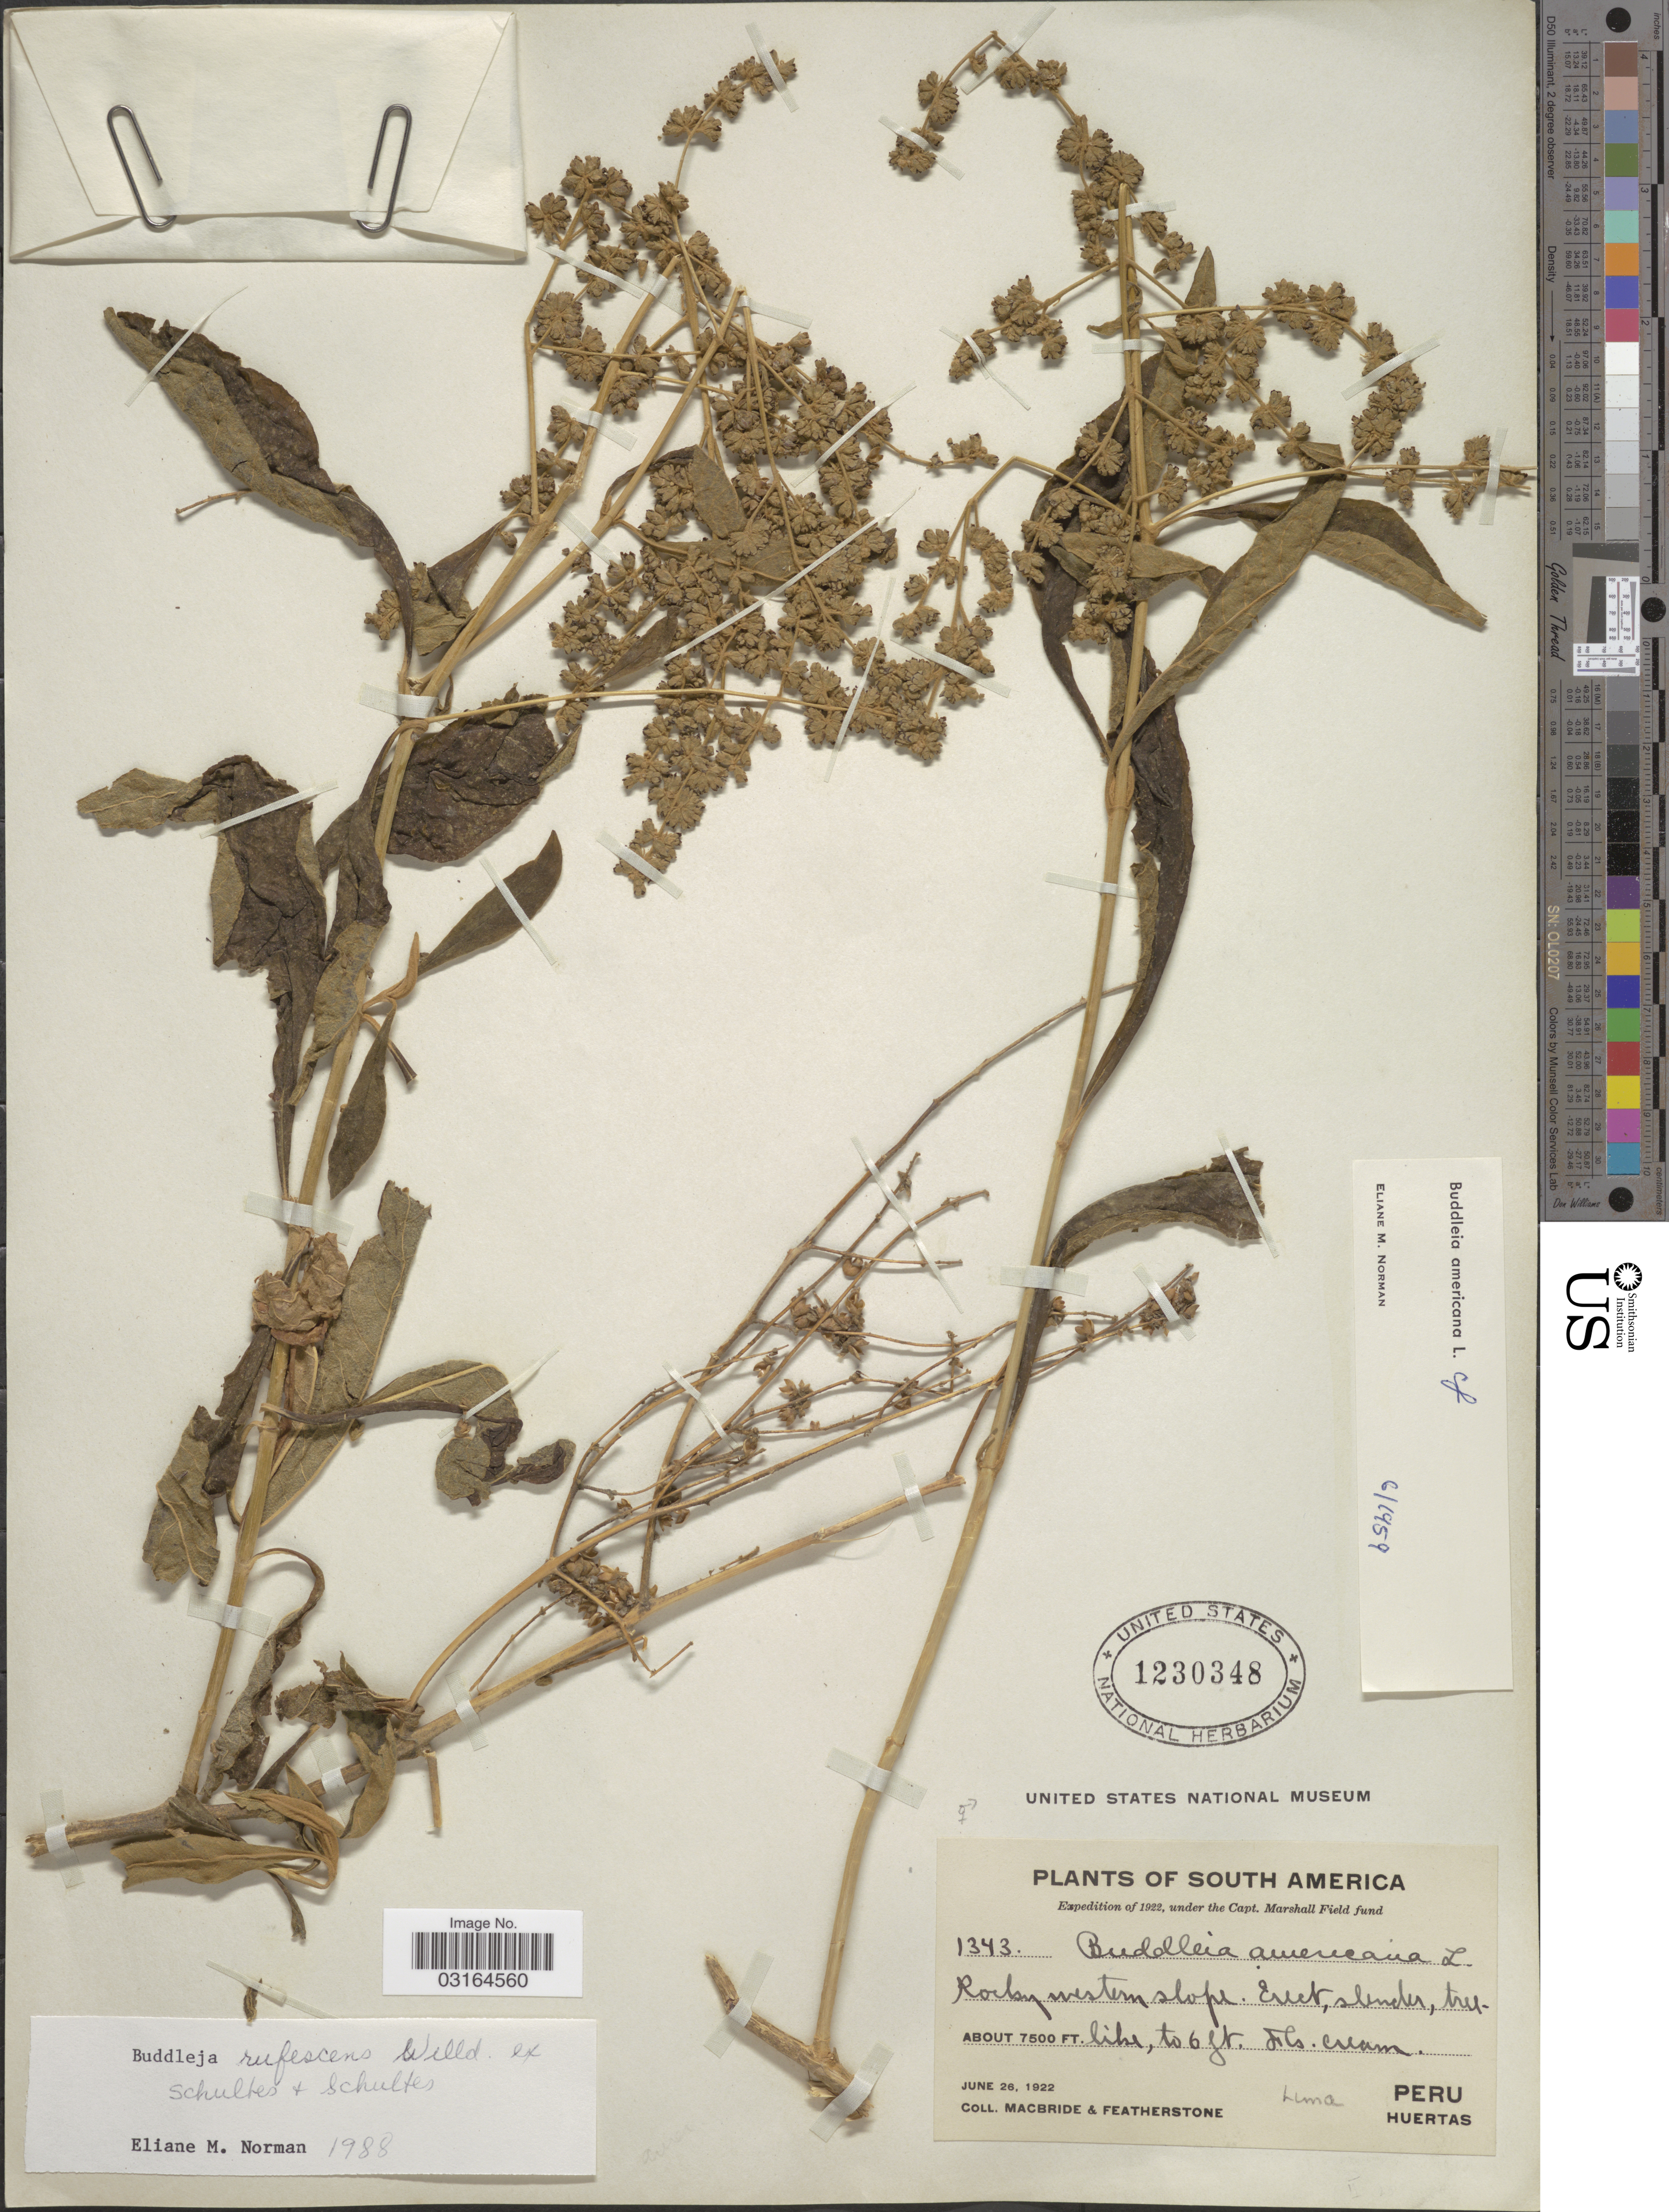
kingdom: Plantae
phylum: Tracheophyta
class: Magnoliopsida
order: Lamiales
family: Scrophulariaceae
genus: Buddleja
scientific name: Buddleja rufescens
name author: Willd.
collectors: Macbride, -- & -. Featherstone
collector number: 1343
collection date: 1922-06-26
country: Peru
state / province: Lima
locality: Huertas.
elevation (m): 2286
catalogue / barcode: US 1230348